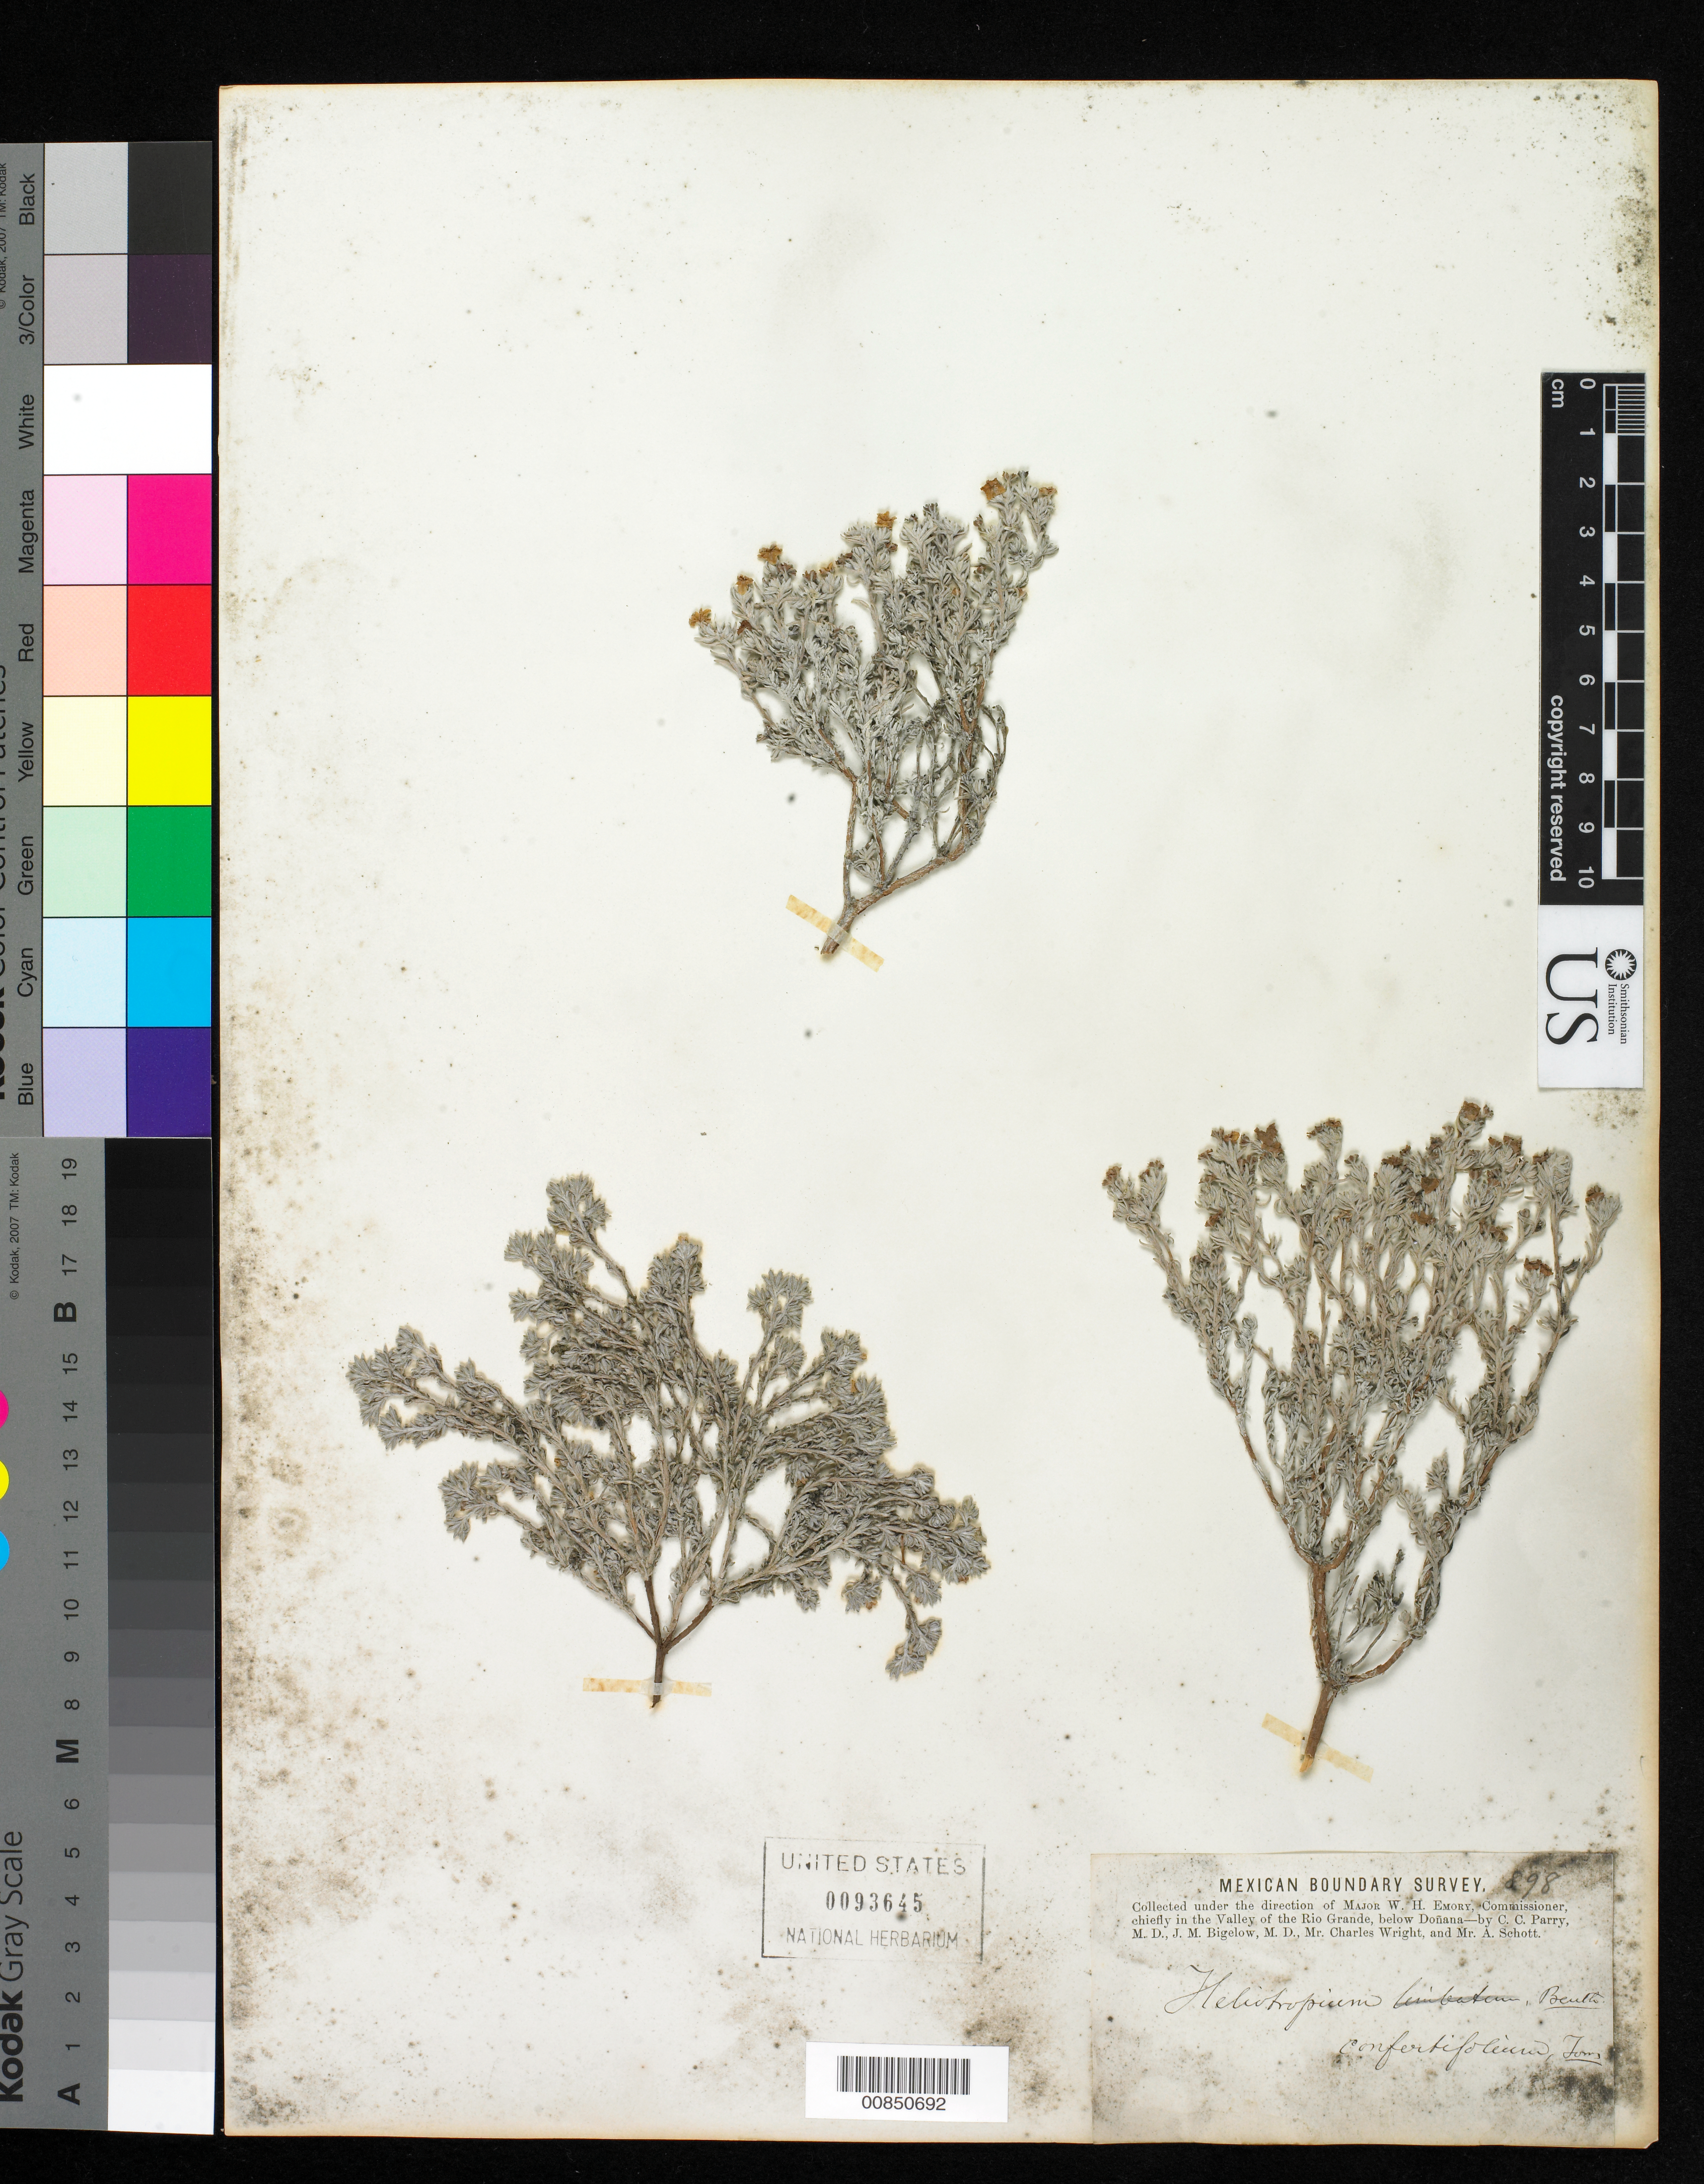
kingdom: Plantae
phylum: Tracheophyta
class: Magnoliopsida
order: Boraginales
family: Heliotropiaceae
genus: Euploca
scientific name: Euploca confertifolium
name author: (Torr.) Feuillet & Halse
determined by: Feuillet, C.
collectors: C. C. Parry, J. M. Bigelow, C. Wright & A. C. V. Schott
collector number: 898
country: United States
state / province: New Mexico / Texas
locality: Valley of the Rio Grande, below Doñana.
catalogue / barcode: US 93645